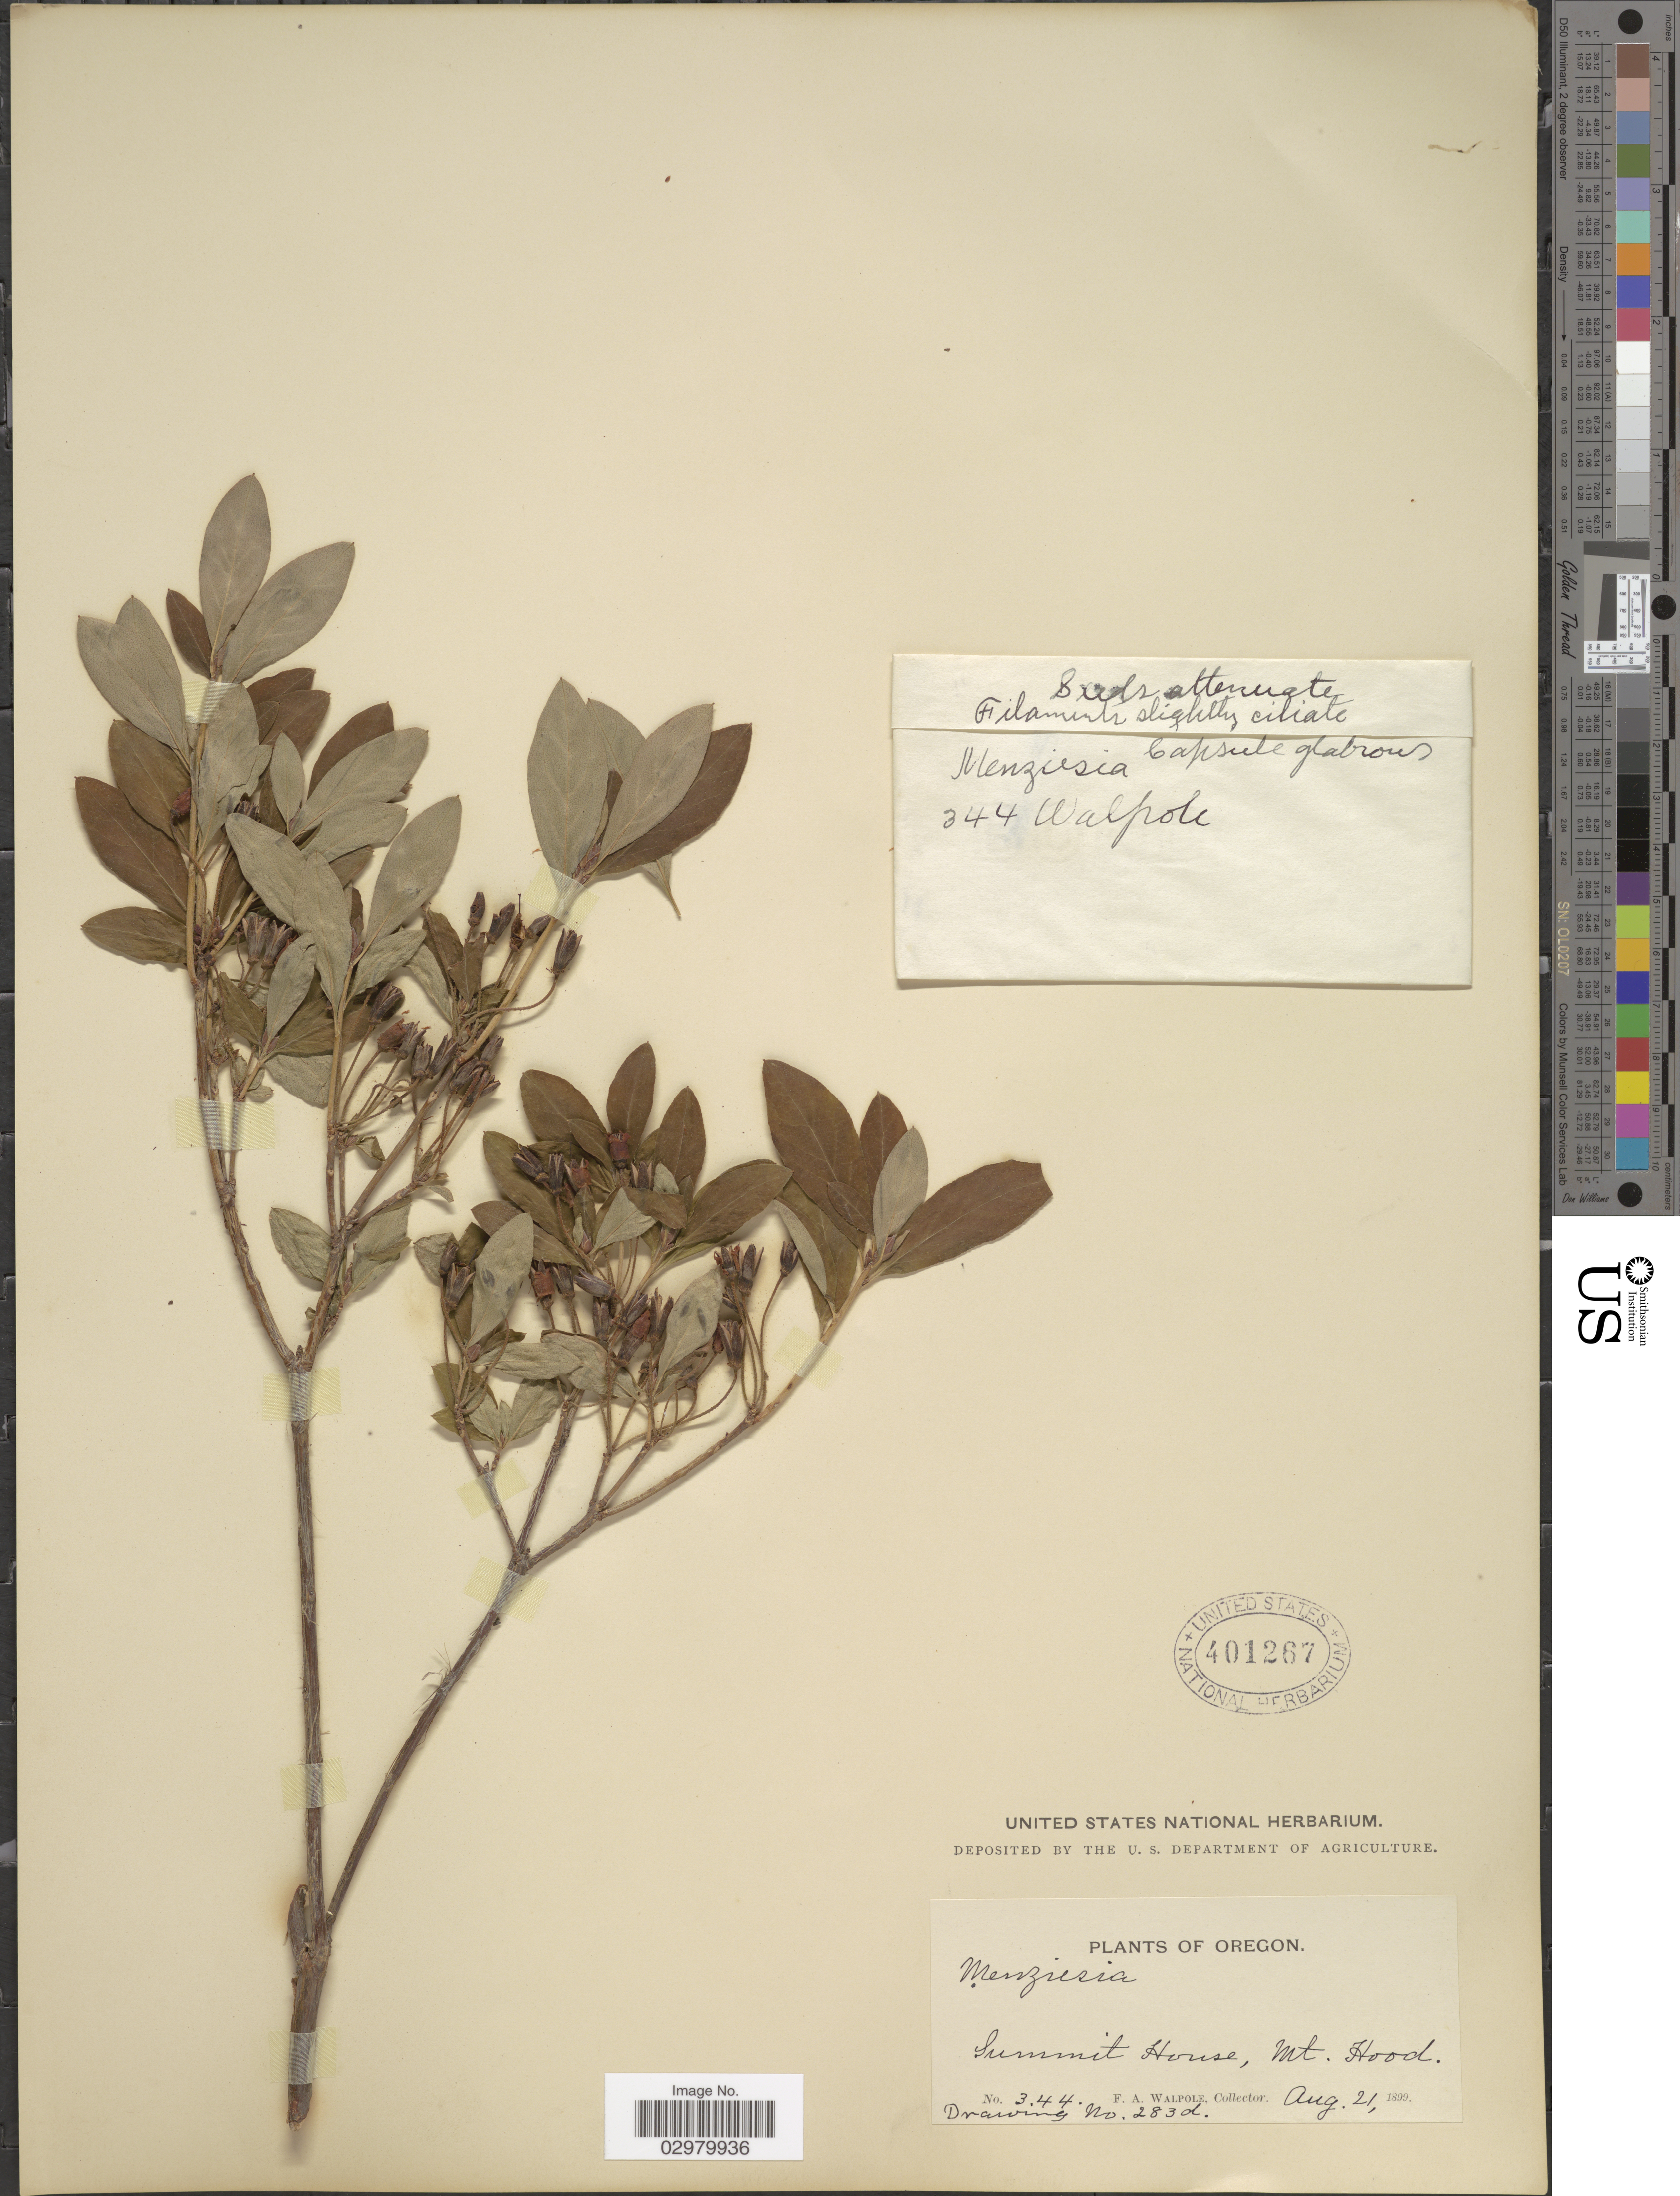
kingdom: Plantae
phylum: Tracheophyta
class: Magnoliopsida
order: Ericales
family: Ericaceae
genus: Menziesia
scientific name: Menziesia ferruginea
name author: Sm.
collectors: F. Walpole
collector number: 344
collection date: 1899-08-21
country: United States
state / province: Oregon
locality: Summit House, Mt. Hood.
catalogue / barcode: US 401267